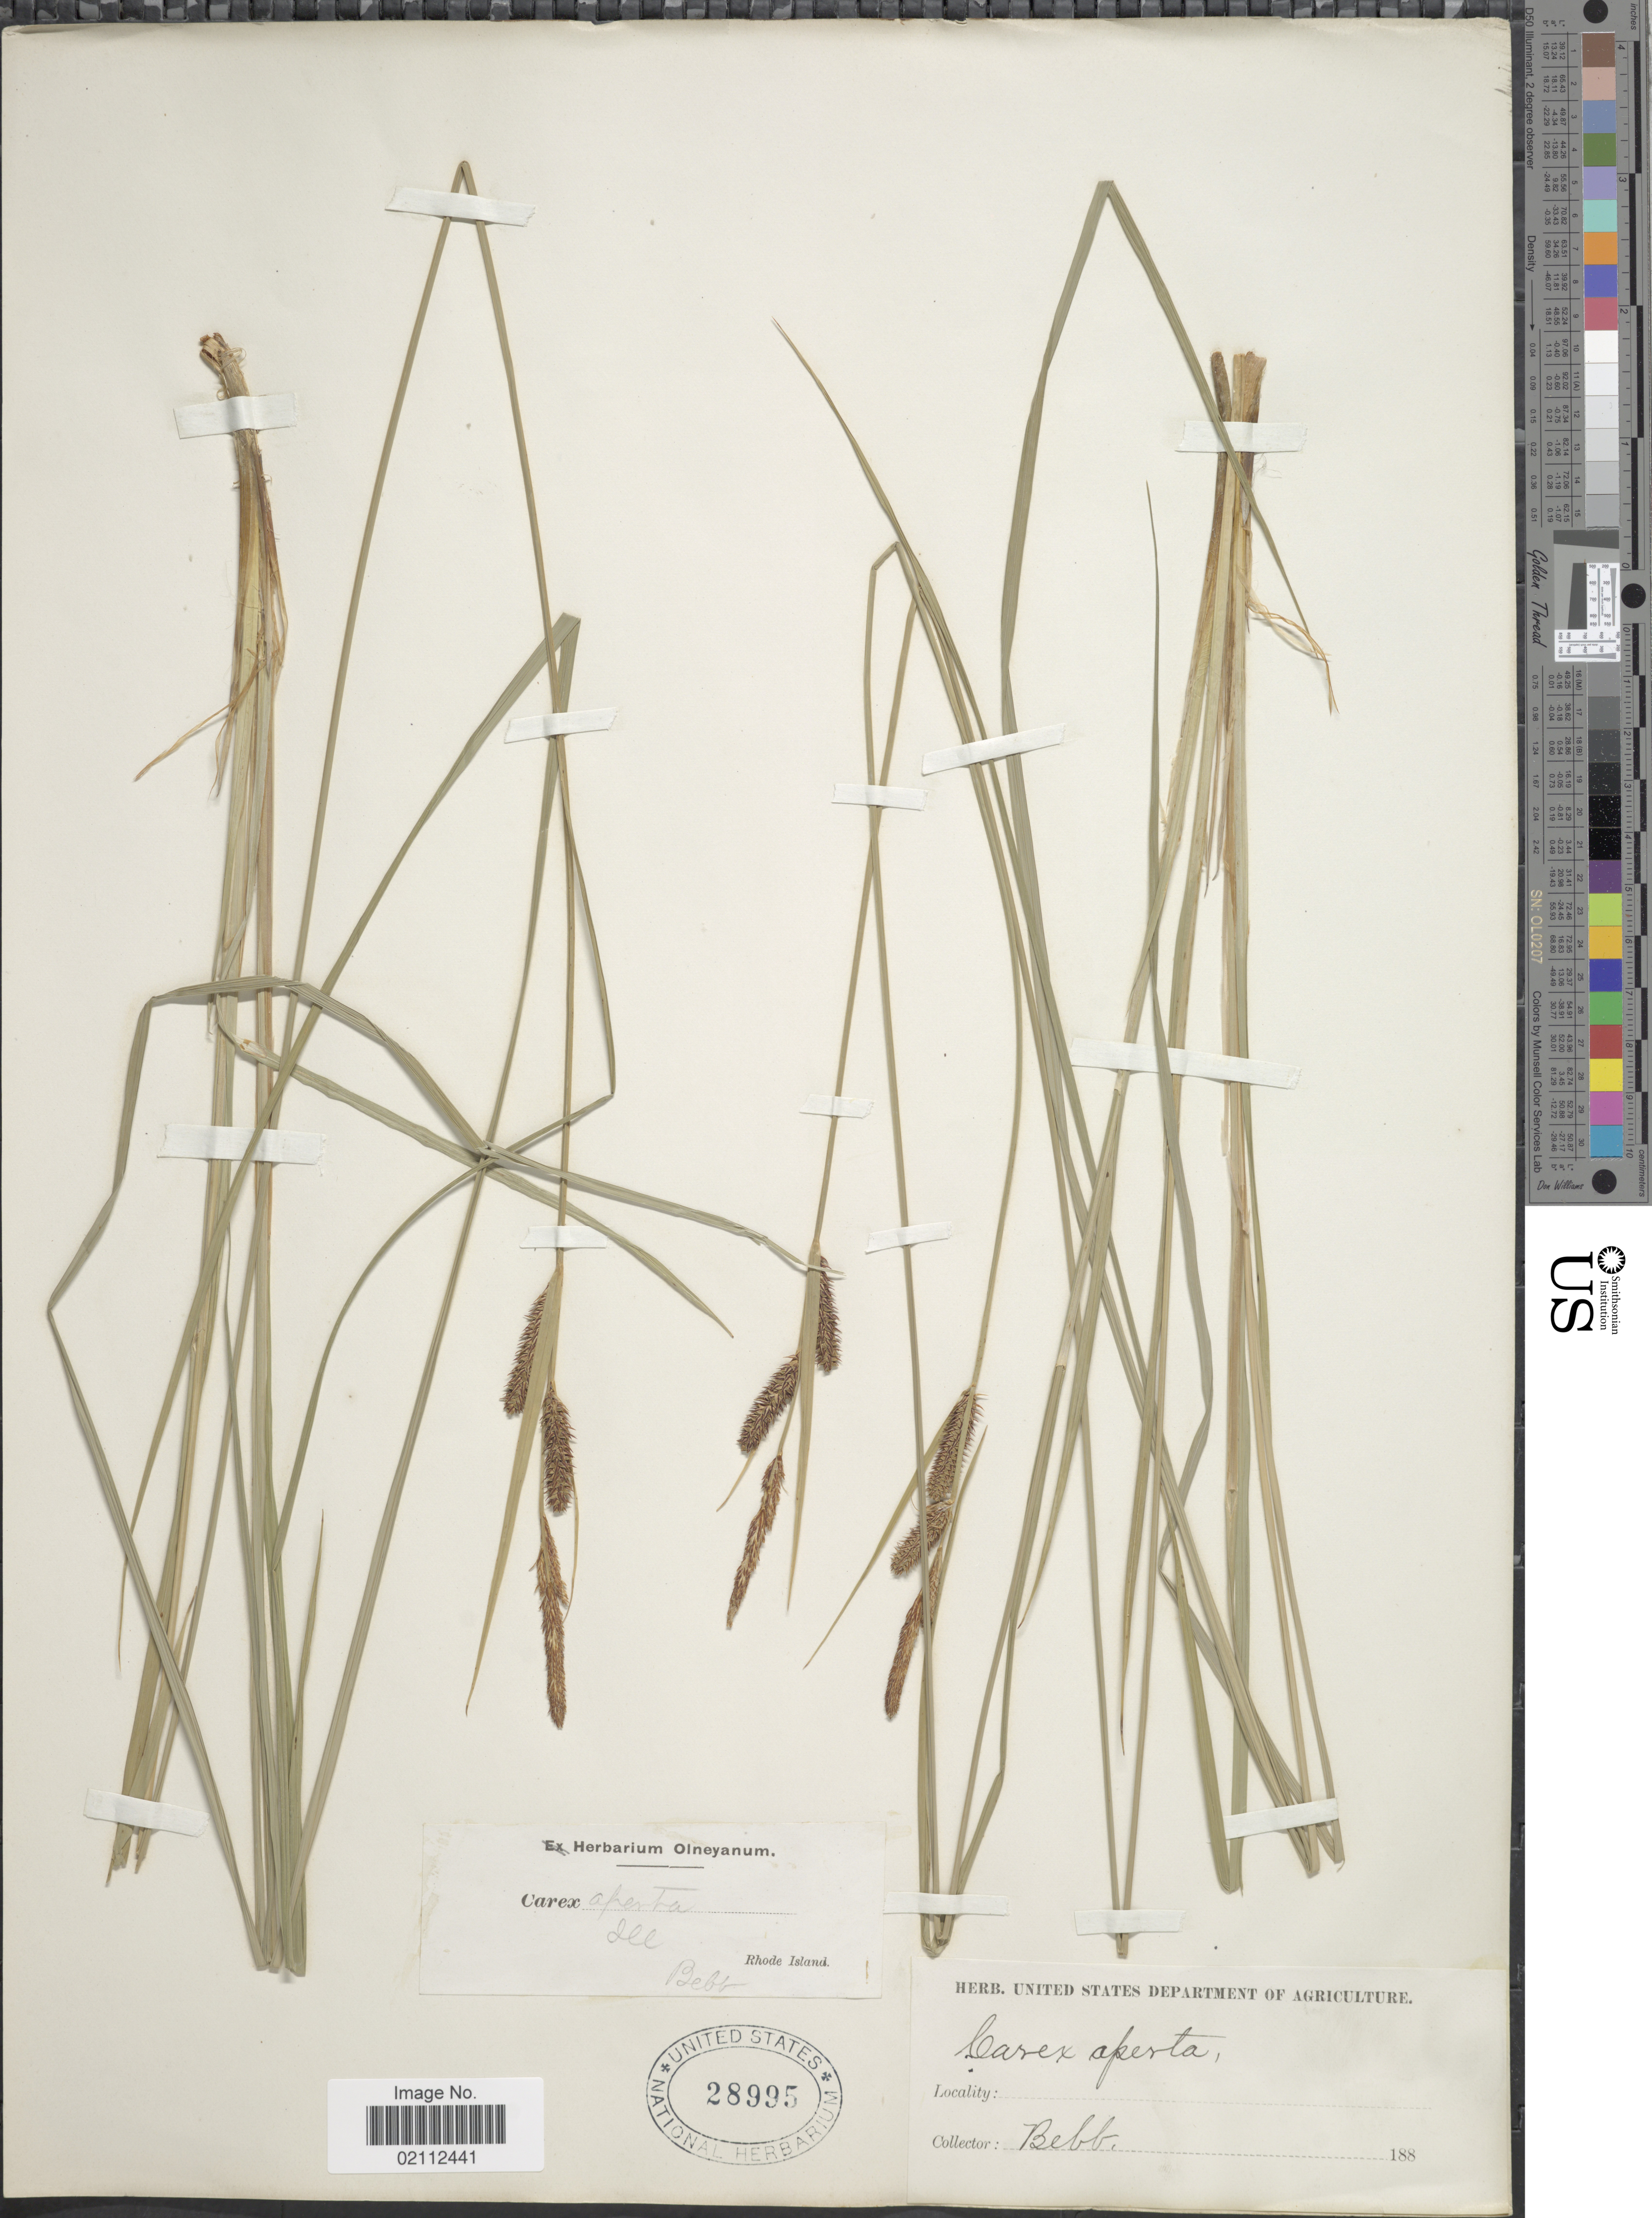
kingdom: Plantae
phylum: Tracheophyta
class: Liliopsida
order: Poales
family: Cyperaceae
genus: Carex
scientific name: Carex haydenii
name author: Dewey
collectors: -. Bebb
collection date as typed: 188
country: United States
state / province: Illinois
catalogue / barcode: US 28995